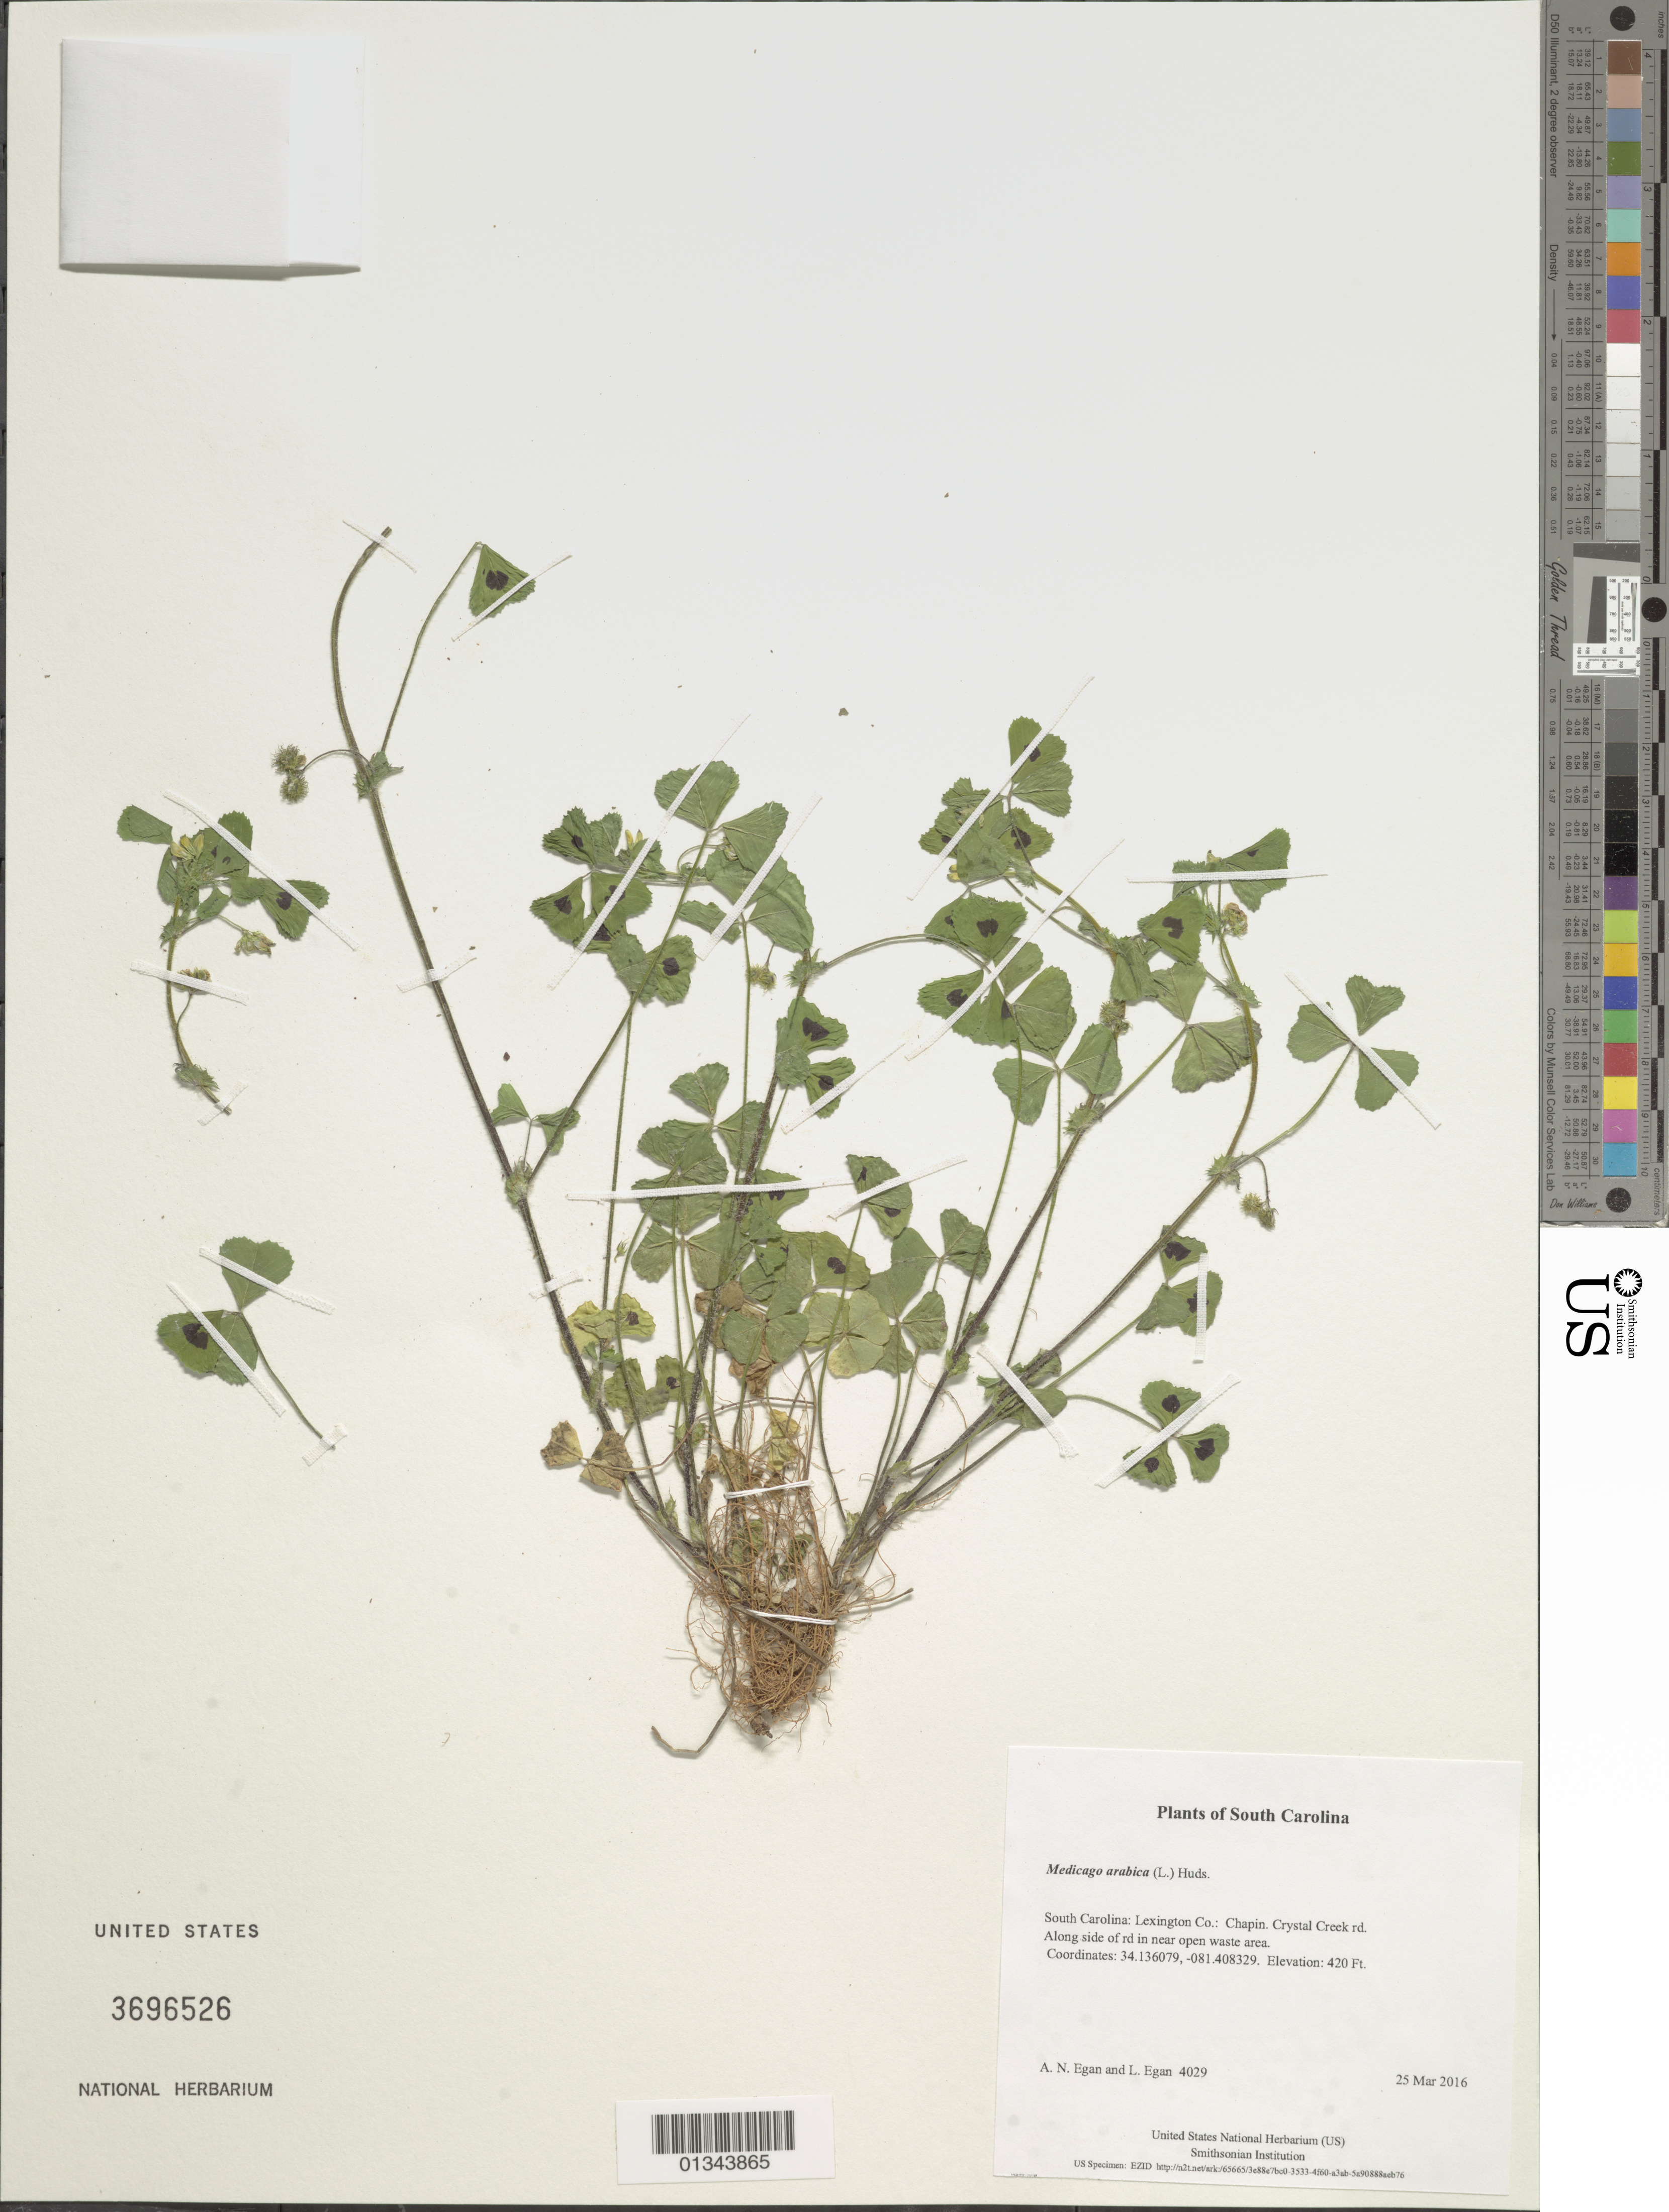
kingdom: Plantae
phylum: Tracheophyta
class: Magnoliopsida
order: Fabales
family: Fabaceae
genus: Medicago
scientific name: Medicago arabica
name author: (L.) Huds.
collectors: A. N. Egan & L. Egan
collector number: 4029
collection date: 2016-03-25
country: United States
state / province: South Carolina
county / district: Lexington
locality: Chapin. Crystal Creek rd. Along side of rd in near open waste area.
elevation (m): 128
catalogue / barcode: US 3696526